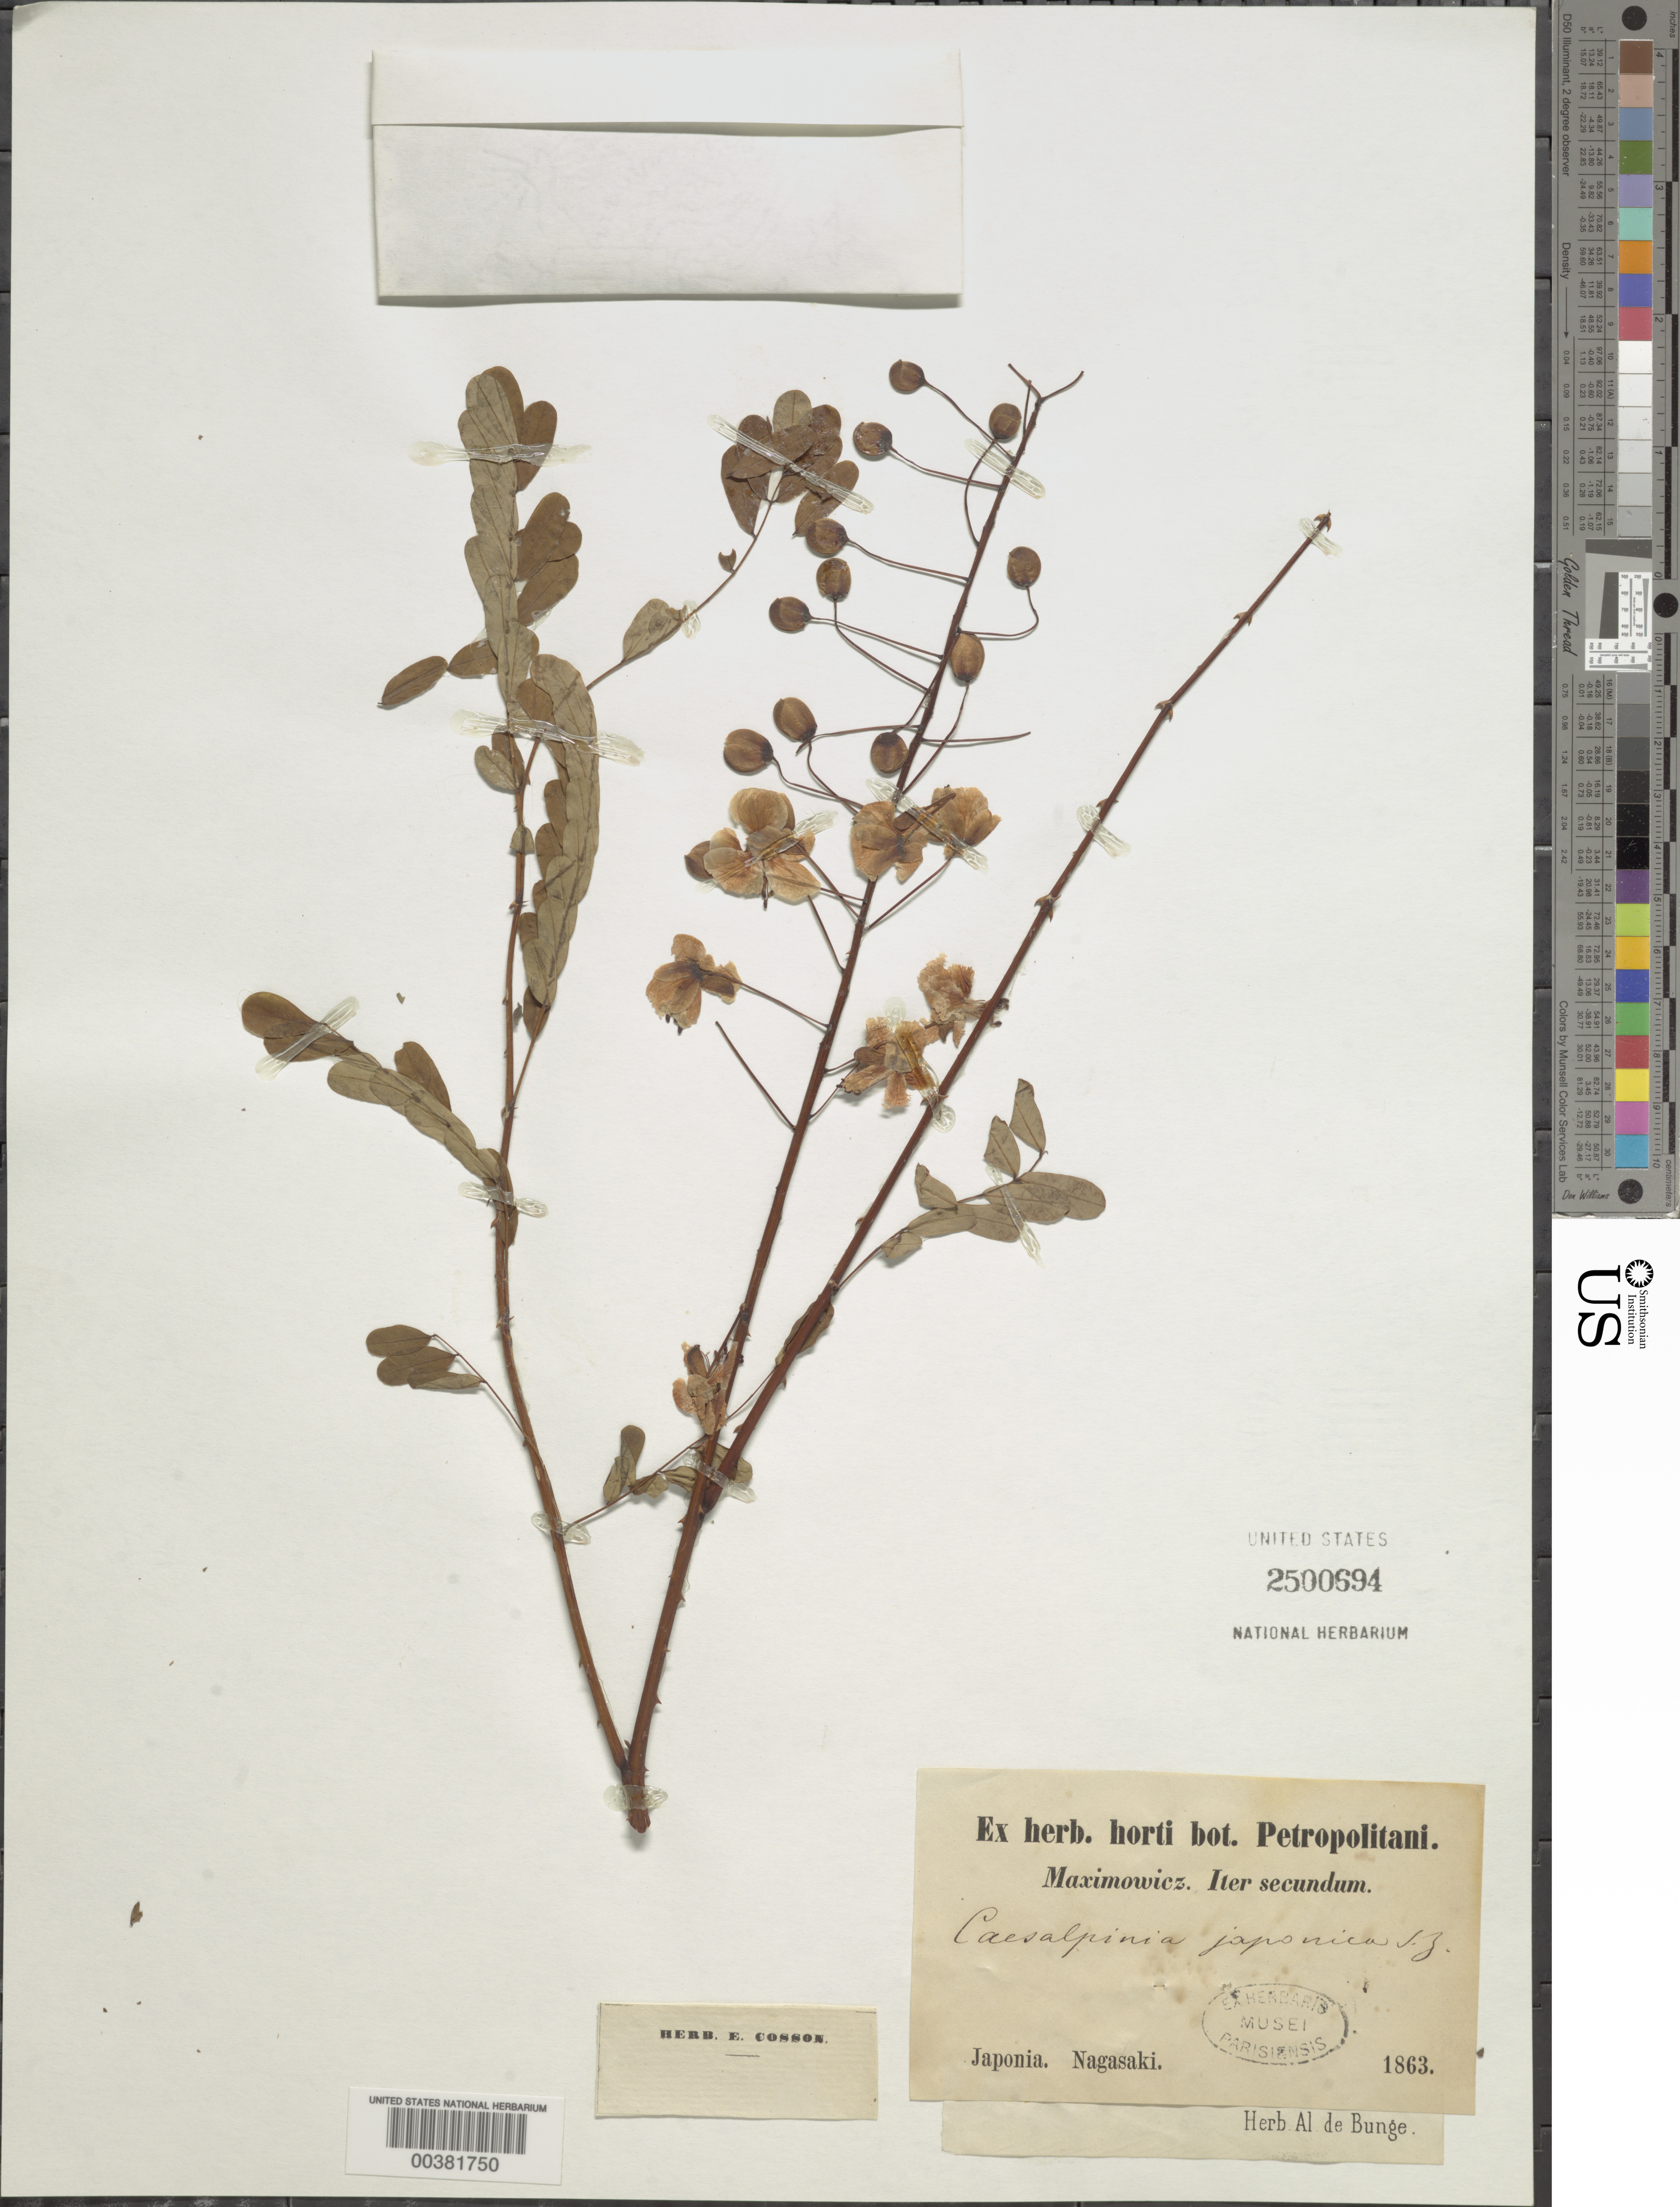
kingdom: Plantae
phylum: Tracheophyta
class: Magnoliopsida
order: Fabales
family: Fabaceae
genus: Caesalpinia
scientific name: Caesalpinia japonica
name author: Siebold & Zucc.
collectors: E. Cosson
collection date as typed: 1863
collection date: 1863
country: Japan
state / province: Nagasaki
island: Kyushu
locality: Nagasaki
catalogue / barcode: US 2500694